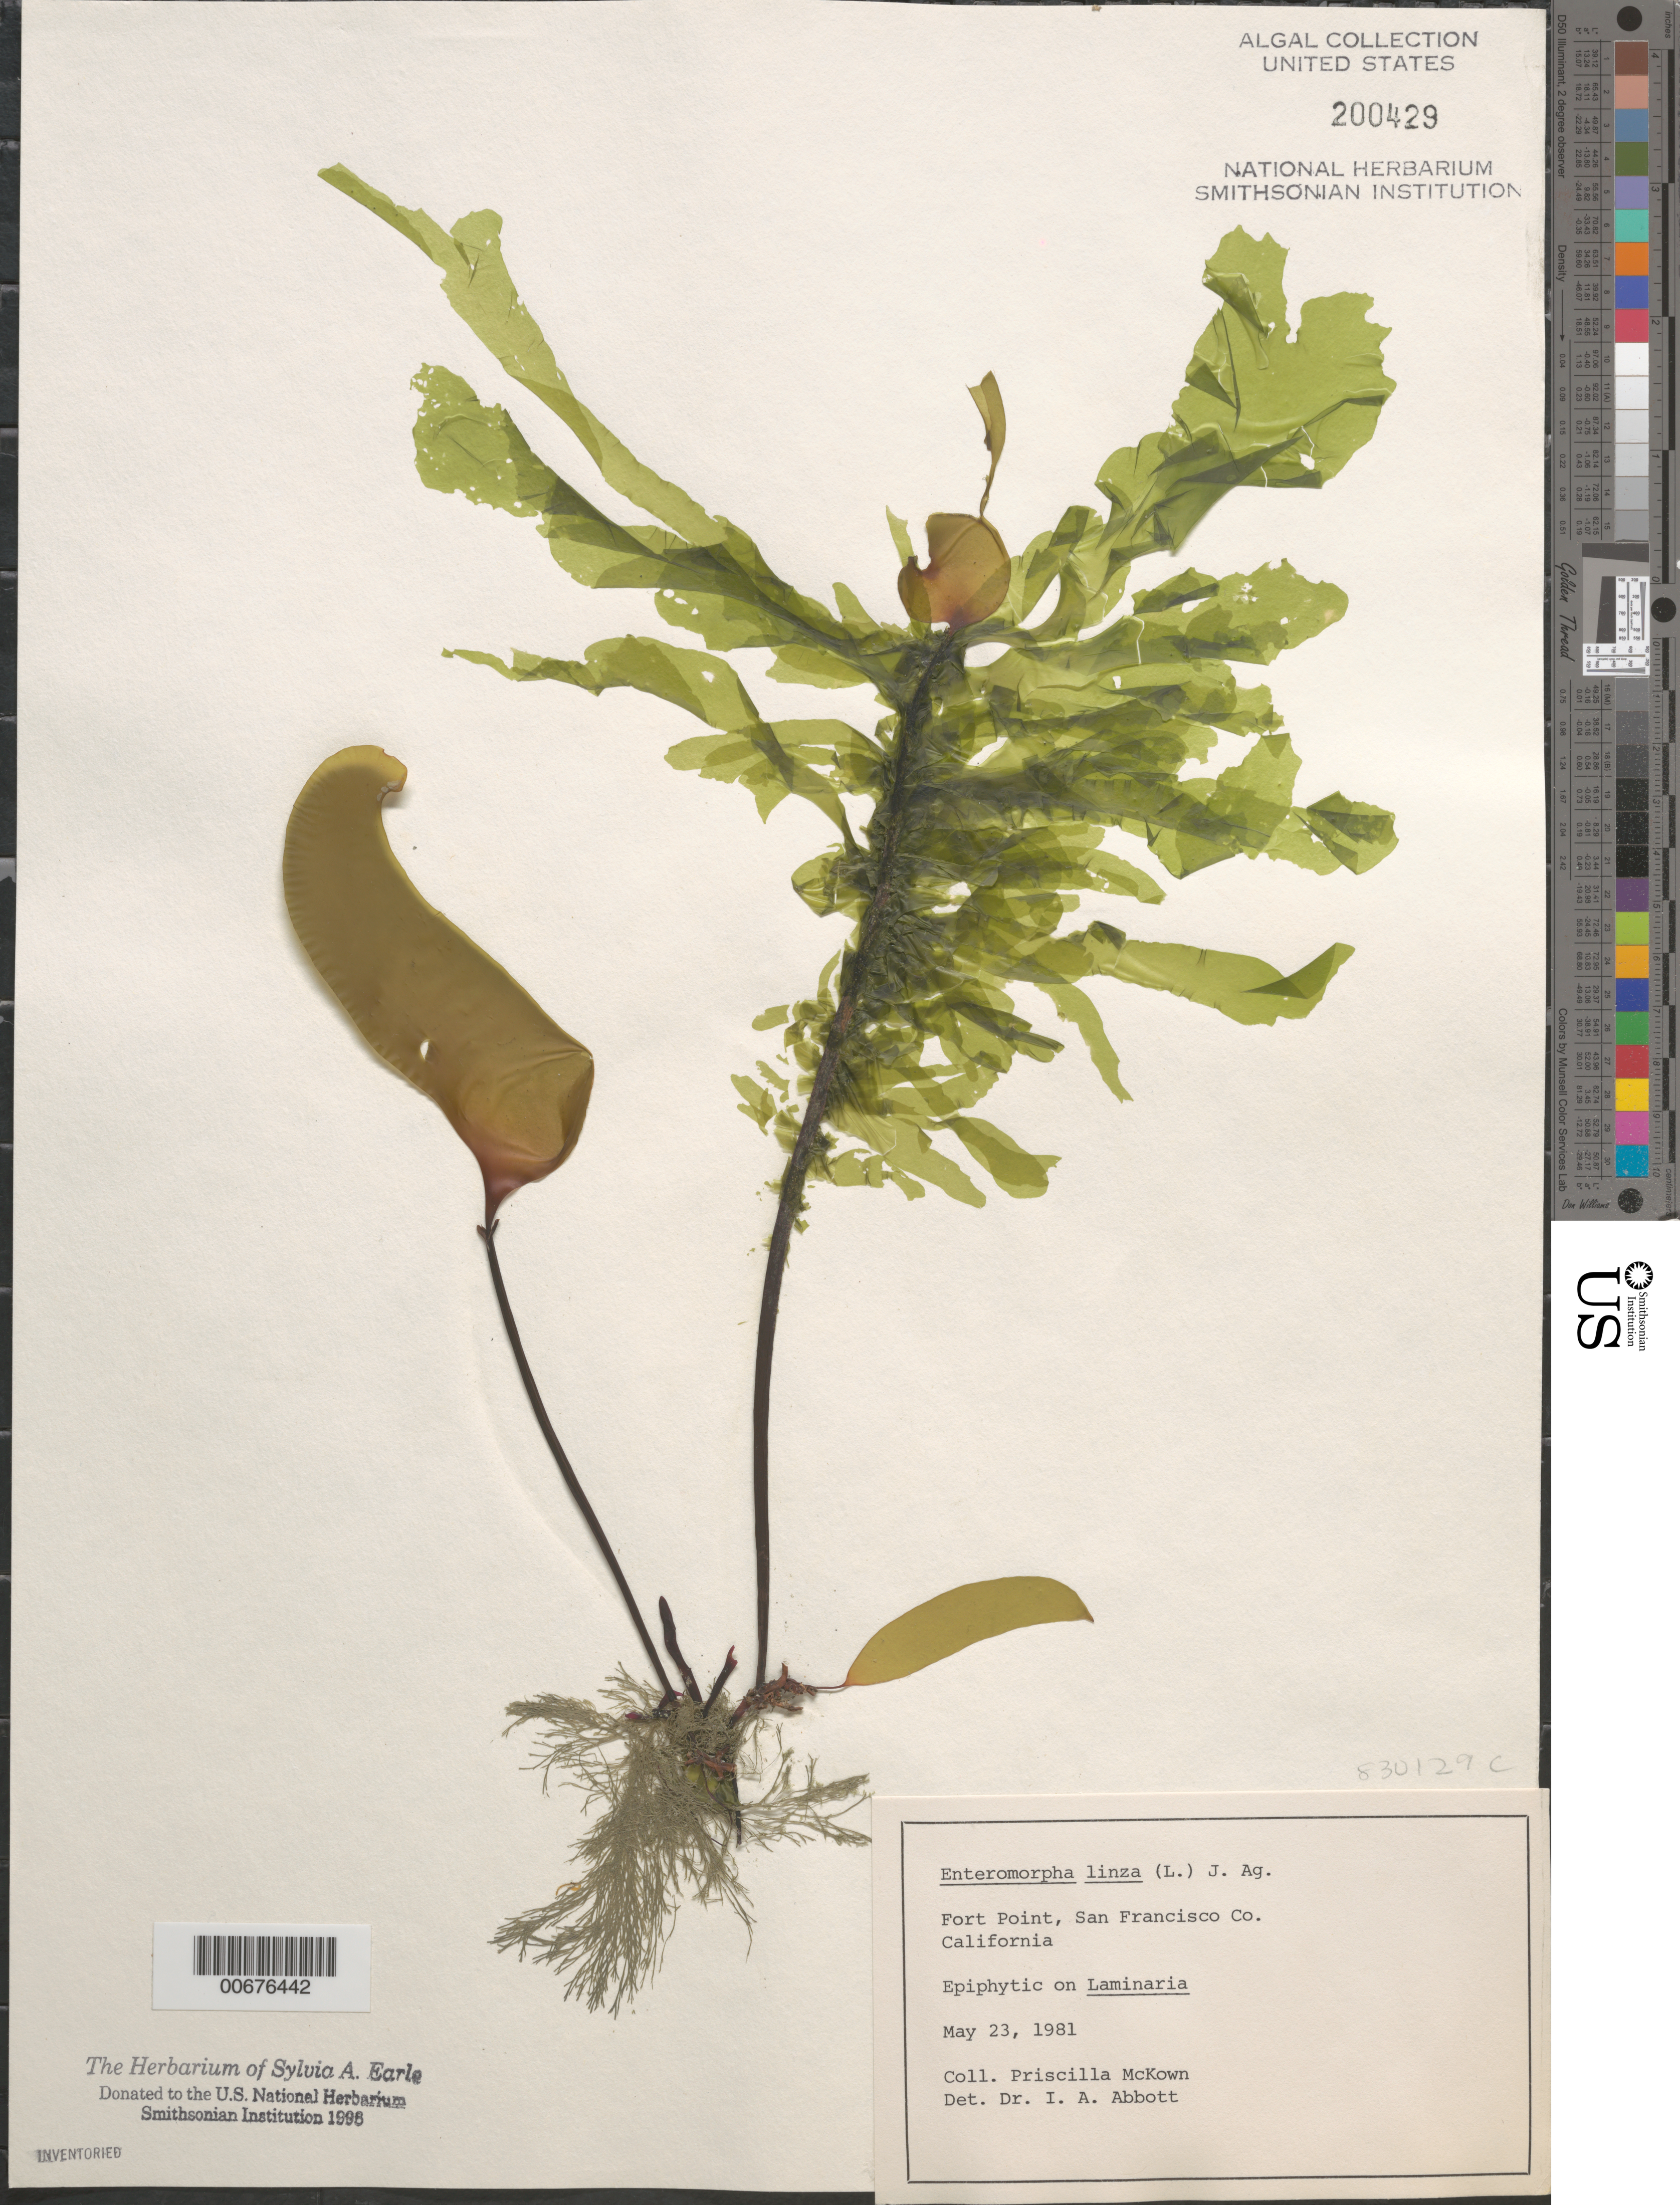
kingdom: Plantae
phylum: Chlorophyta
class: Ulvophyceae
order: Ulvales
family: Ulvaceae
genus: Ulva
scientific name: Ulva linza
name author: L.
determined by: Algae name updating Project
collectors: P. McKown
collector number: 830129C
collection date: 1981-05-23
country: United States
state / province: California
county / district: San Francisco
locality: Fort Point, San Francisco Co.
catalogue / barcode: US 200429